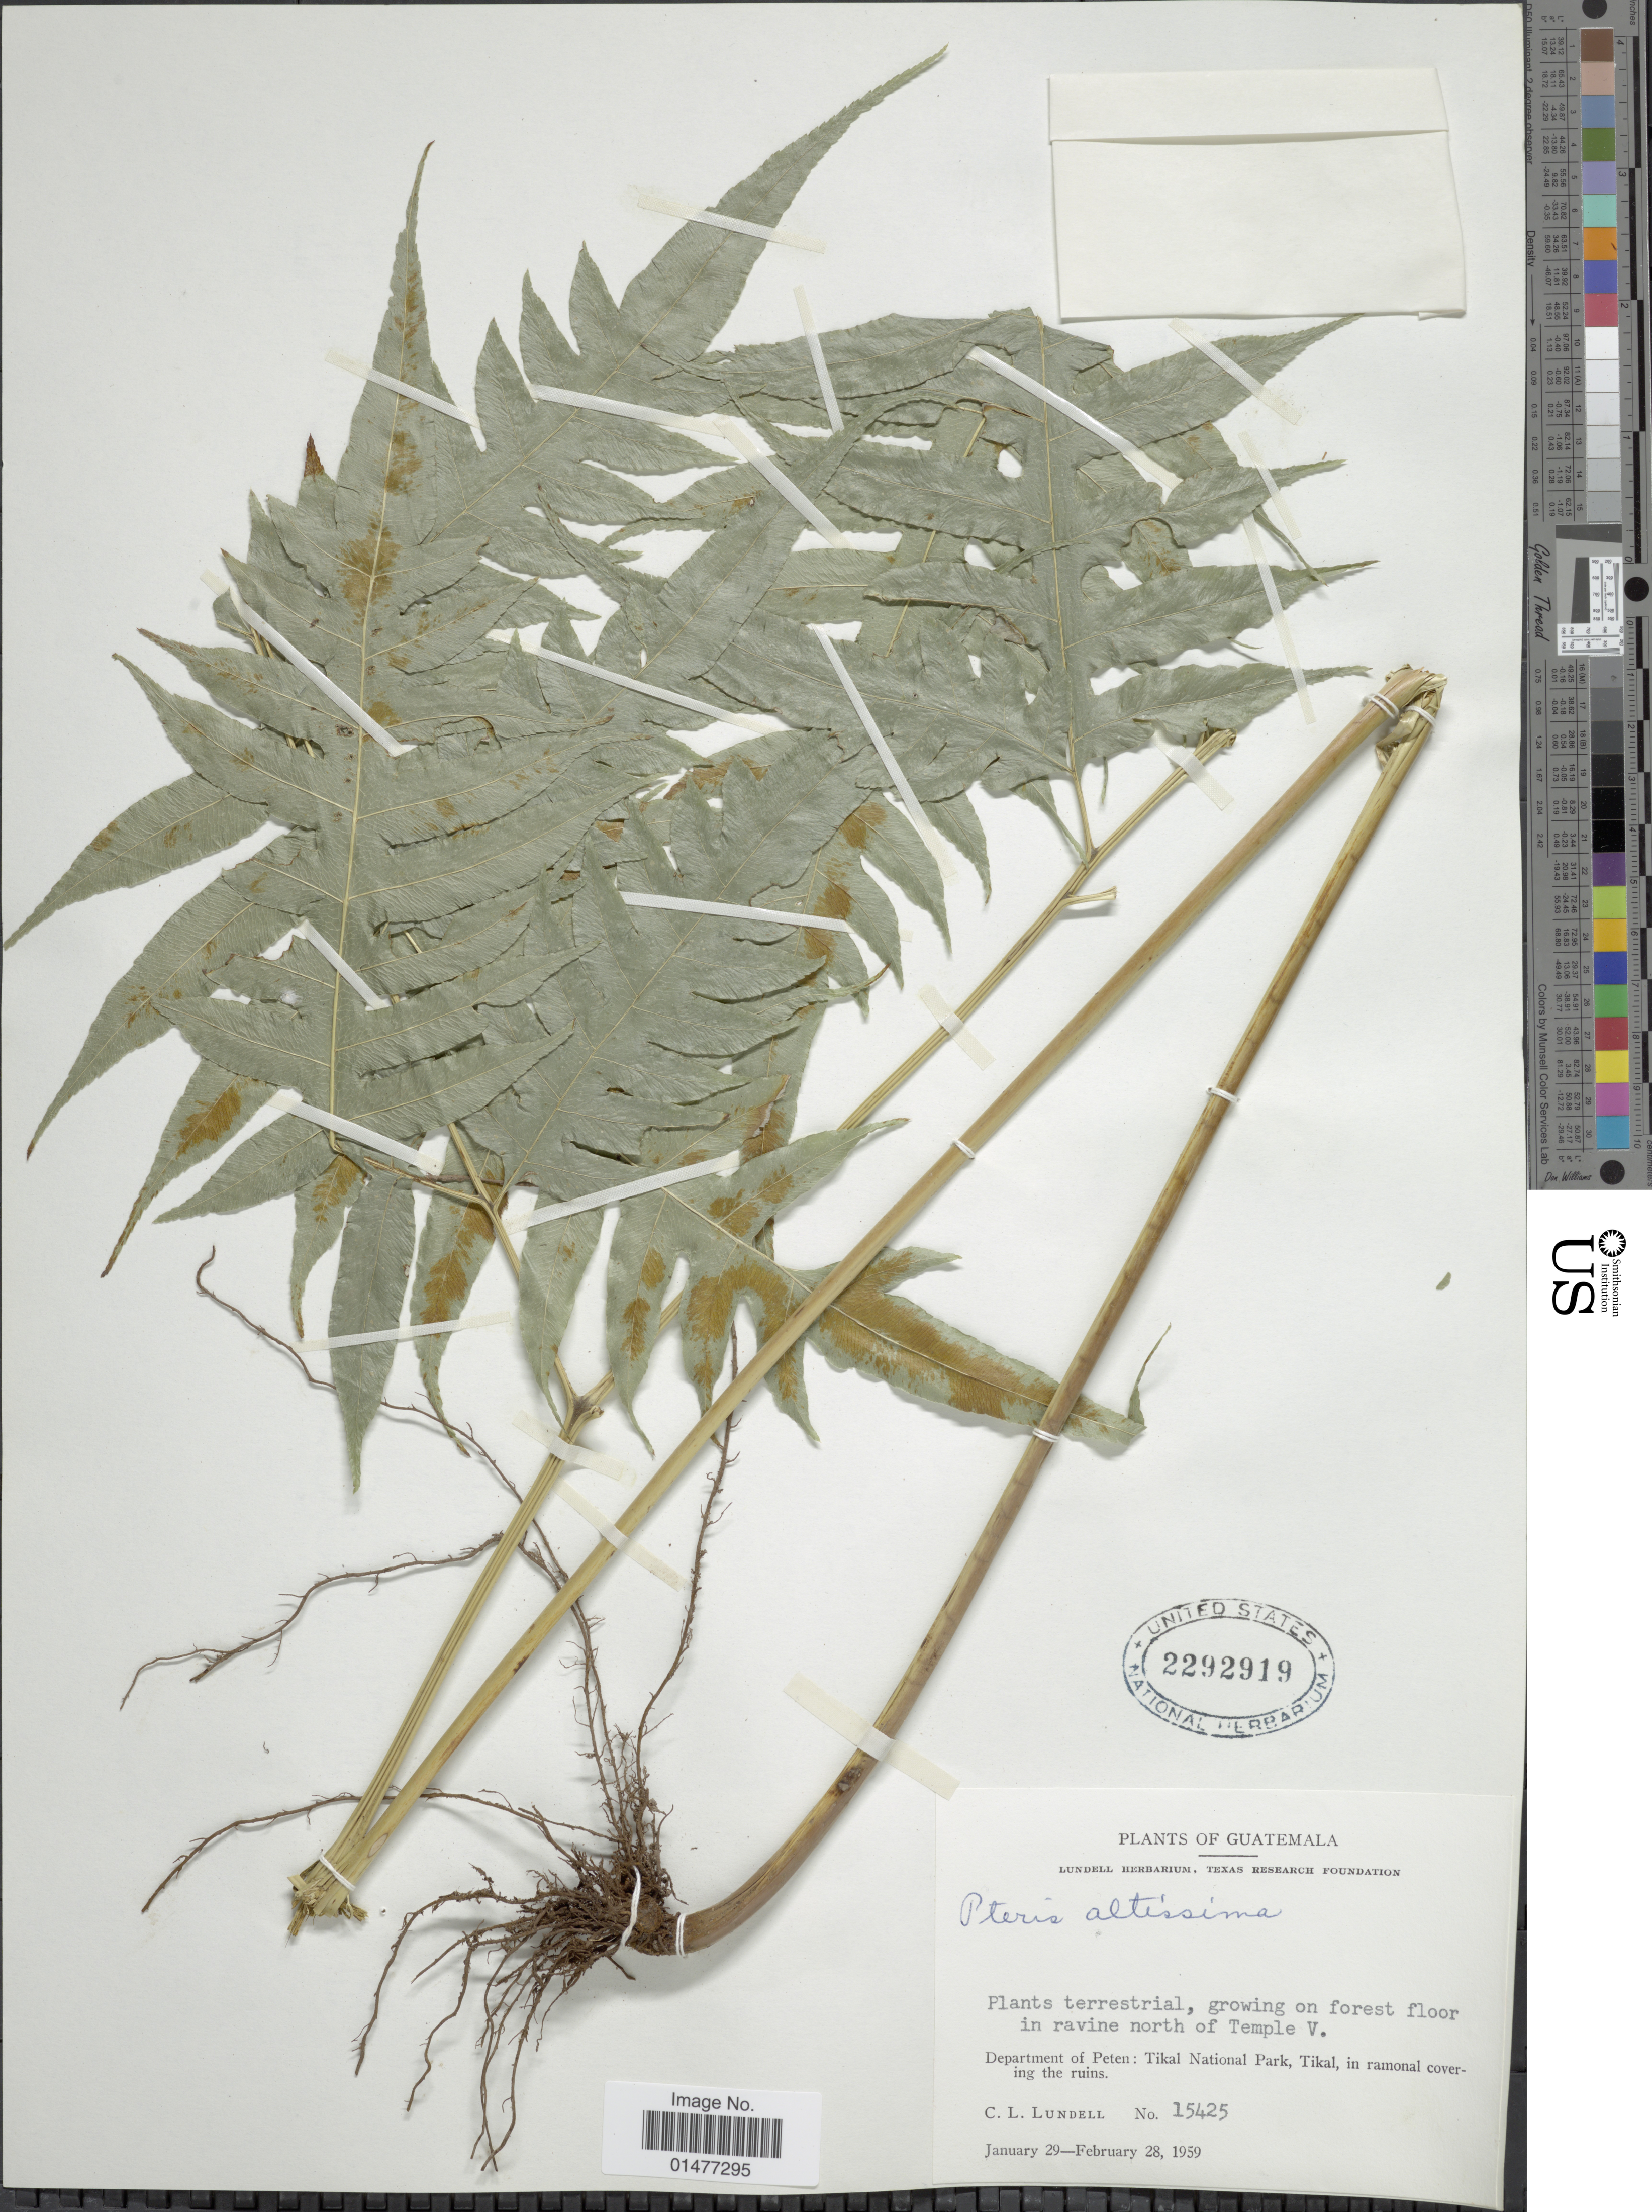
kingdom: Plantae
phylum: Tracheophyta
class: Polypodiopsida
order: Polypodiales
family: Pteridaceae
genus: Pteris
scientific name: Pteris altissima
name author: Poir.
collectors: C. L. Lundell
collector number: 15425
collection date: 1959-01-29/1959-02-28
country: Guatemala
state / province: El Petén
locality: Plants of Guatemala, Pants terrestrial, growing on forest floor in ravine north of Temple V., Tikal National Park, Tikal, in ramonal covering the ruins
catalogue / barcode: US 2292919